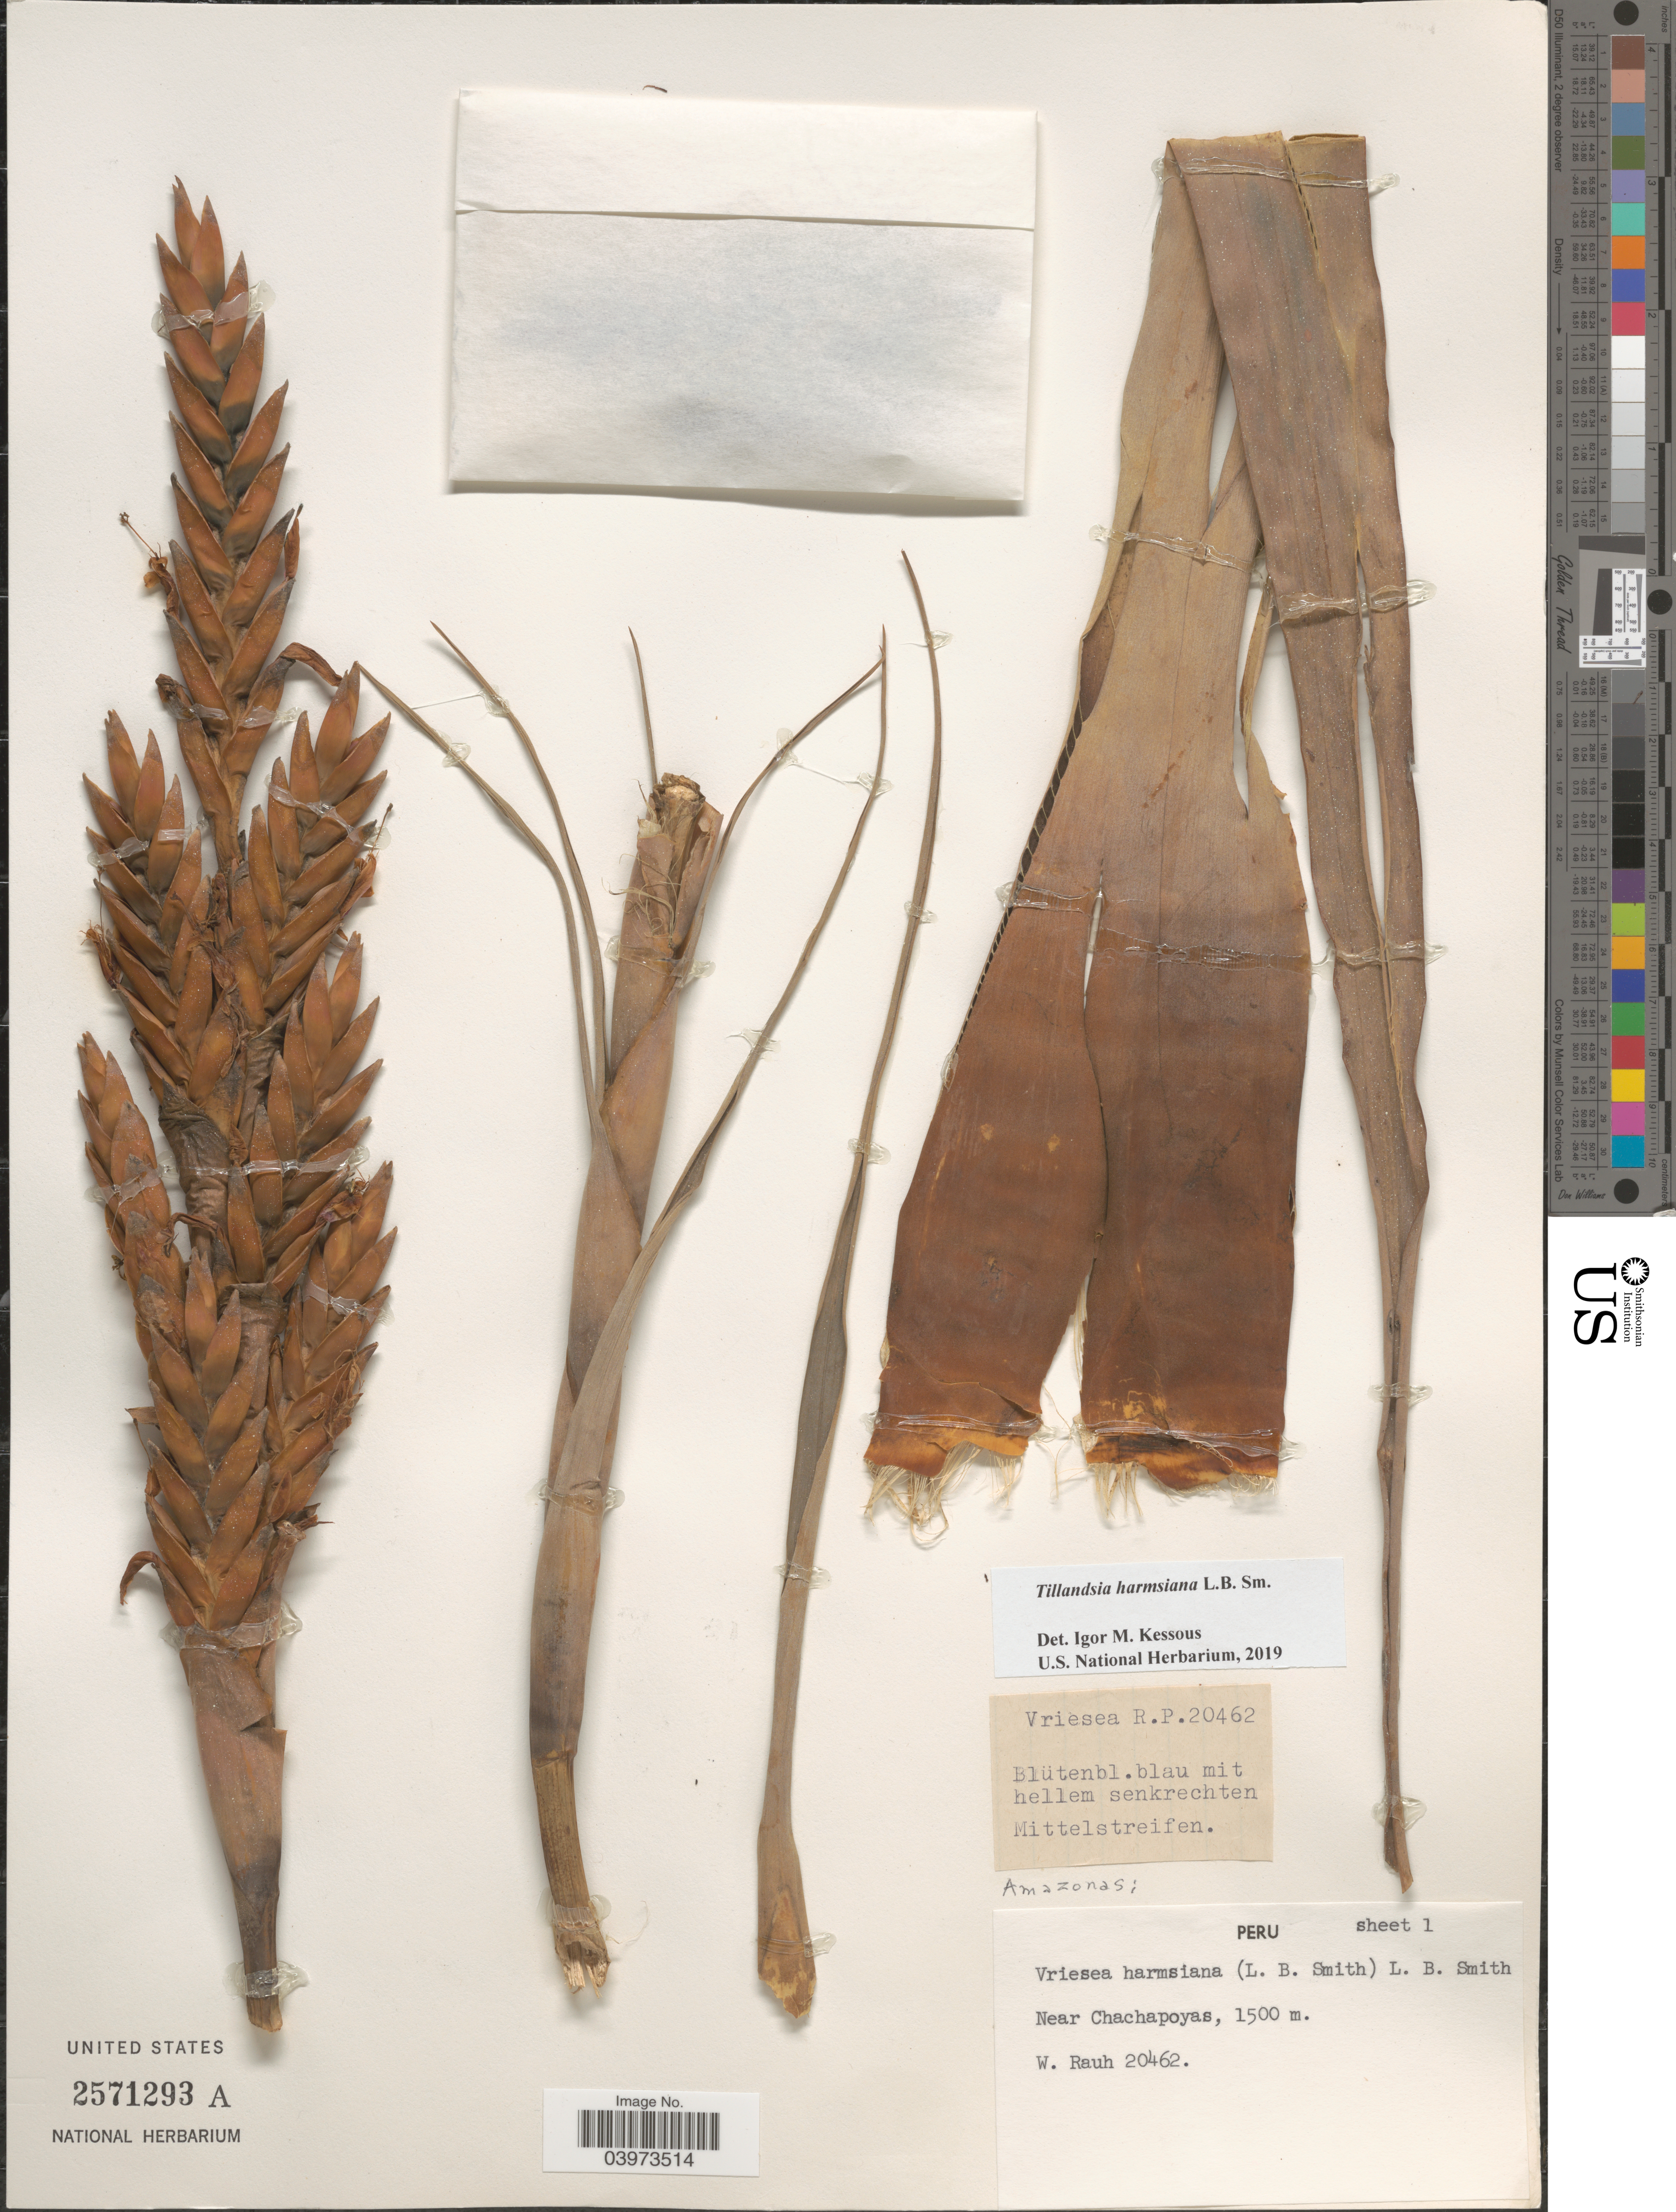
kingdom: Plantae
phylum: Tracheophyta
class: Liliopsida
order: Poales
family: Bromeliaceae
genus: Tillandsia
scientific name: Tillandsia harmsiana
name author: L.B. Sm.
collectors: W. Rauh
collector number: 20462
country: Peru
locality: Near Chachapoyas.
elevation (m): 1500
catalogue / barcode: US 2571293A